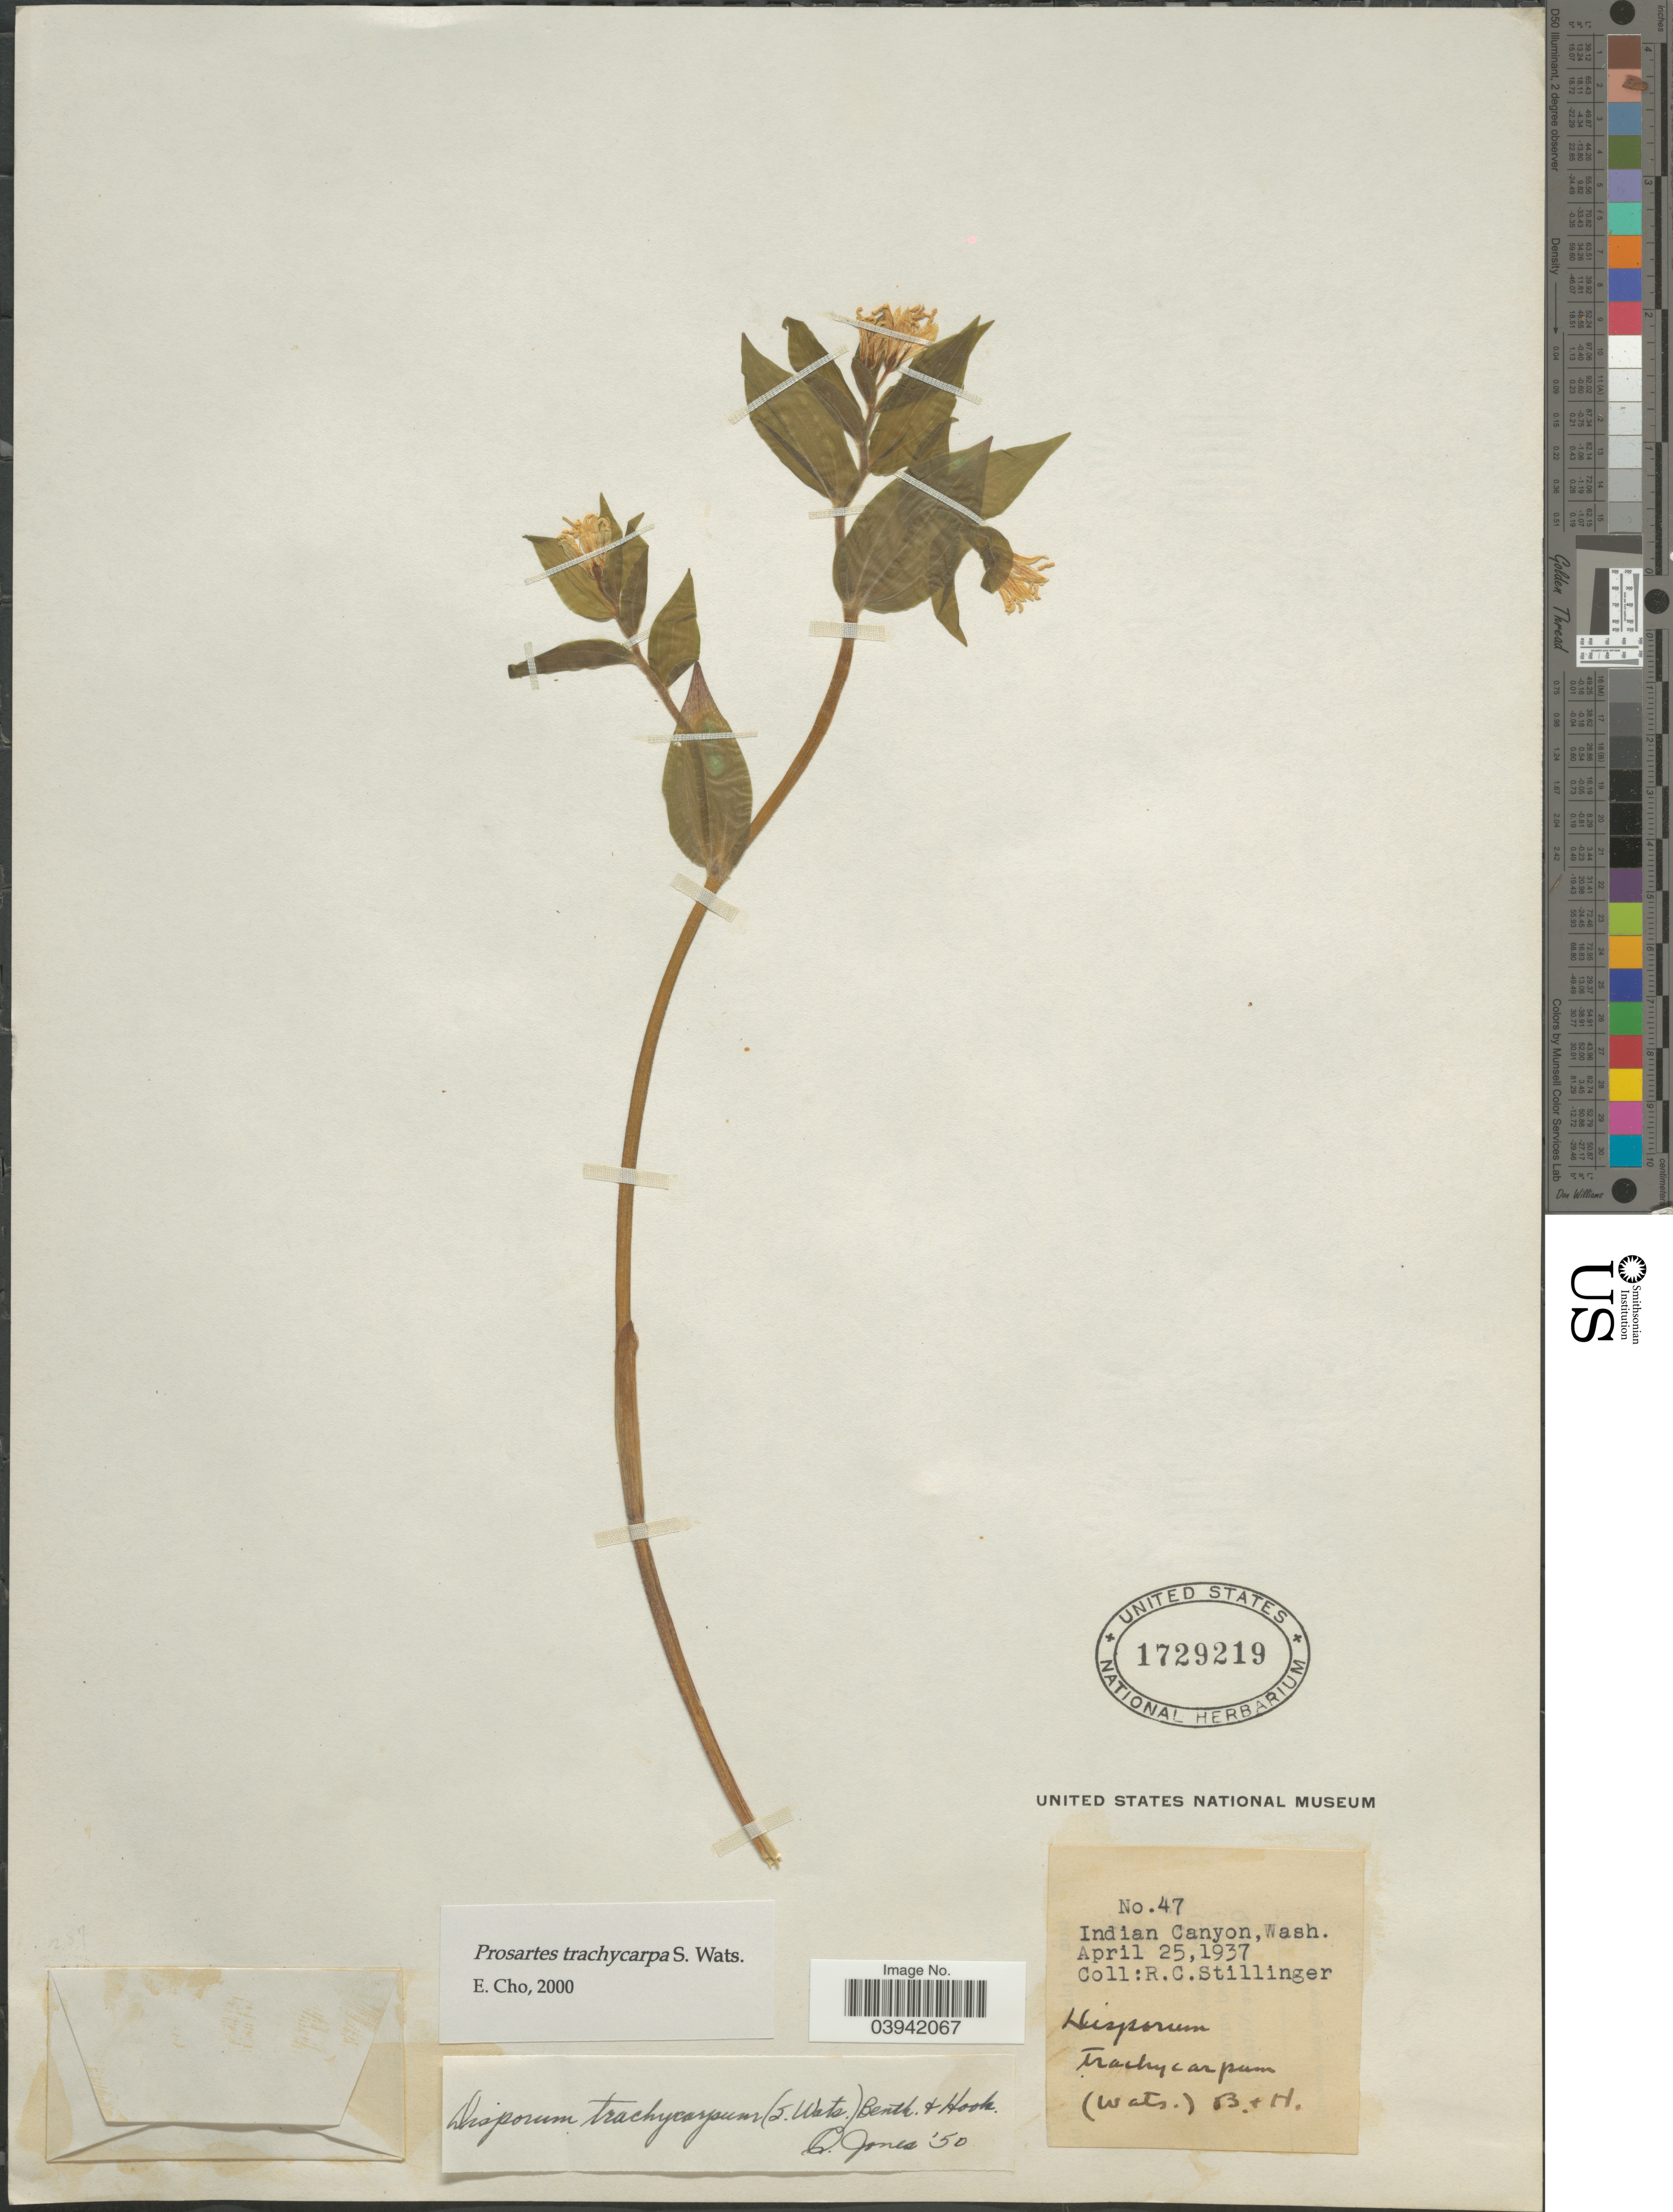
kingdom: Plantae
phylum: Tracheophyta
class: Liliopsida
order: Liliales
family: Liliaceae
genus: Prosartes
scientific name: Prosartes trachycarpa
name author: S. Watson in C. King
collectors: R. Stillinger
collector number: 47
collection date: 1937-04-25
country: United States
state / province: Washington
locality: Indian Canyon.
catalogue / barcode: US 1729219